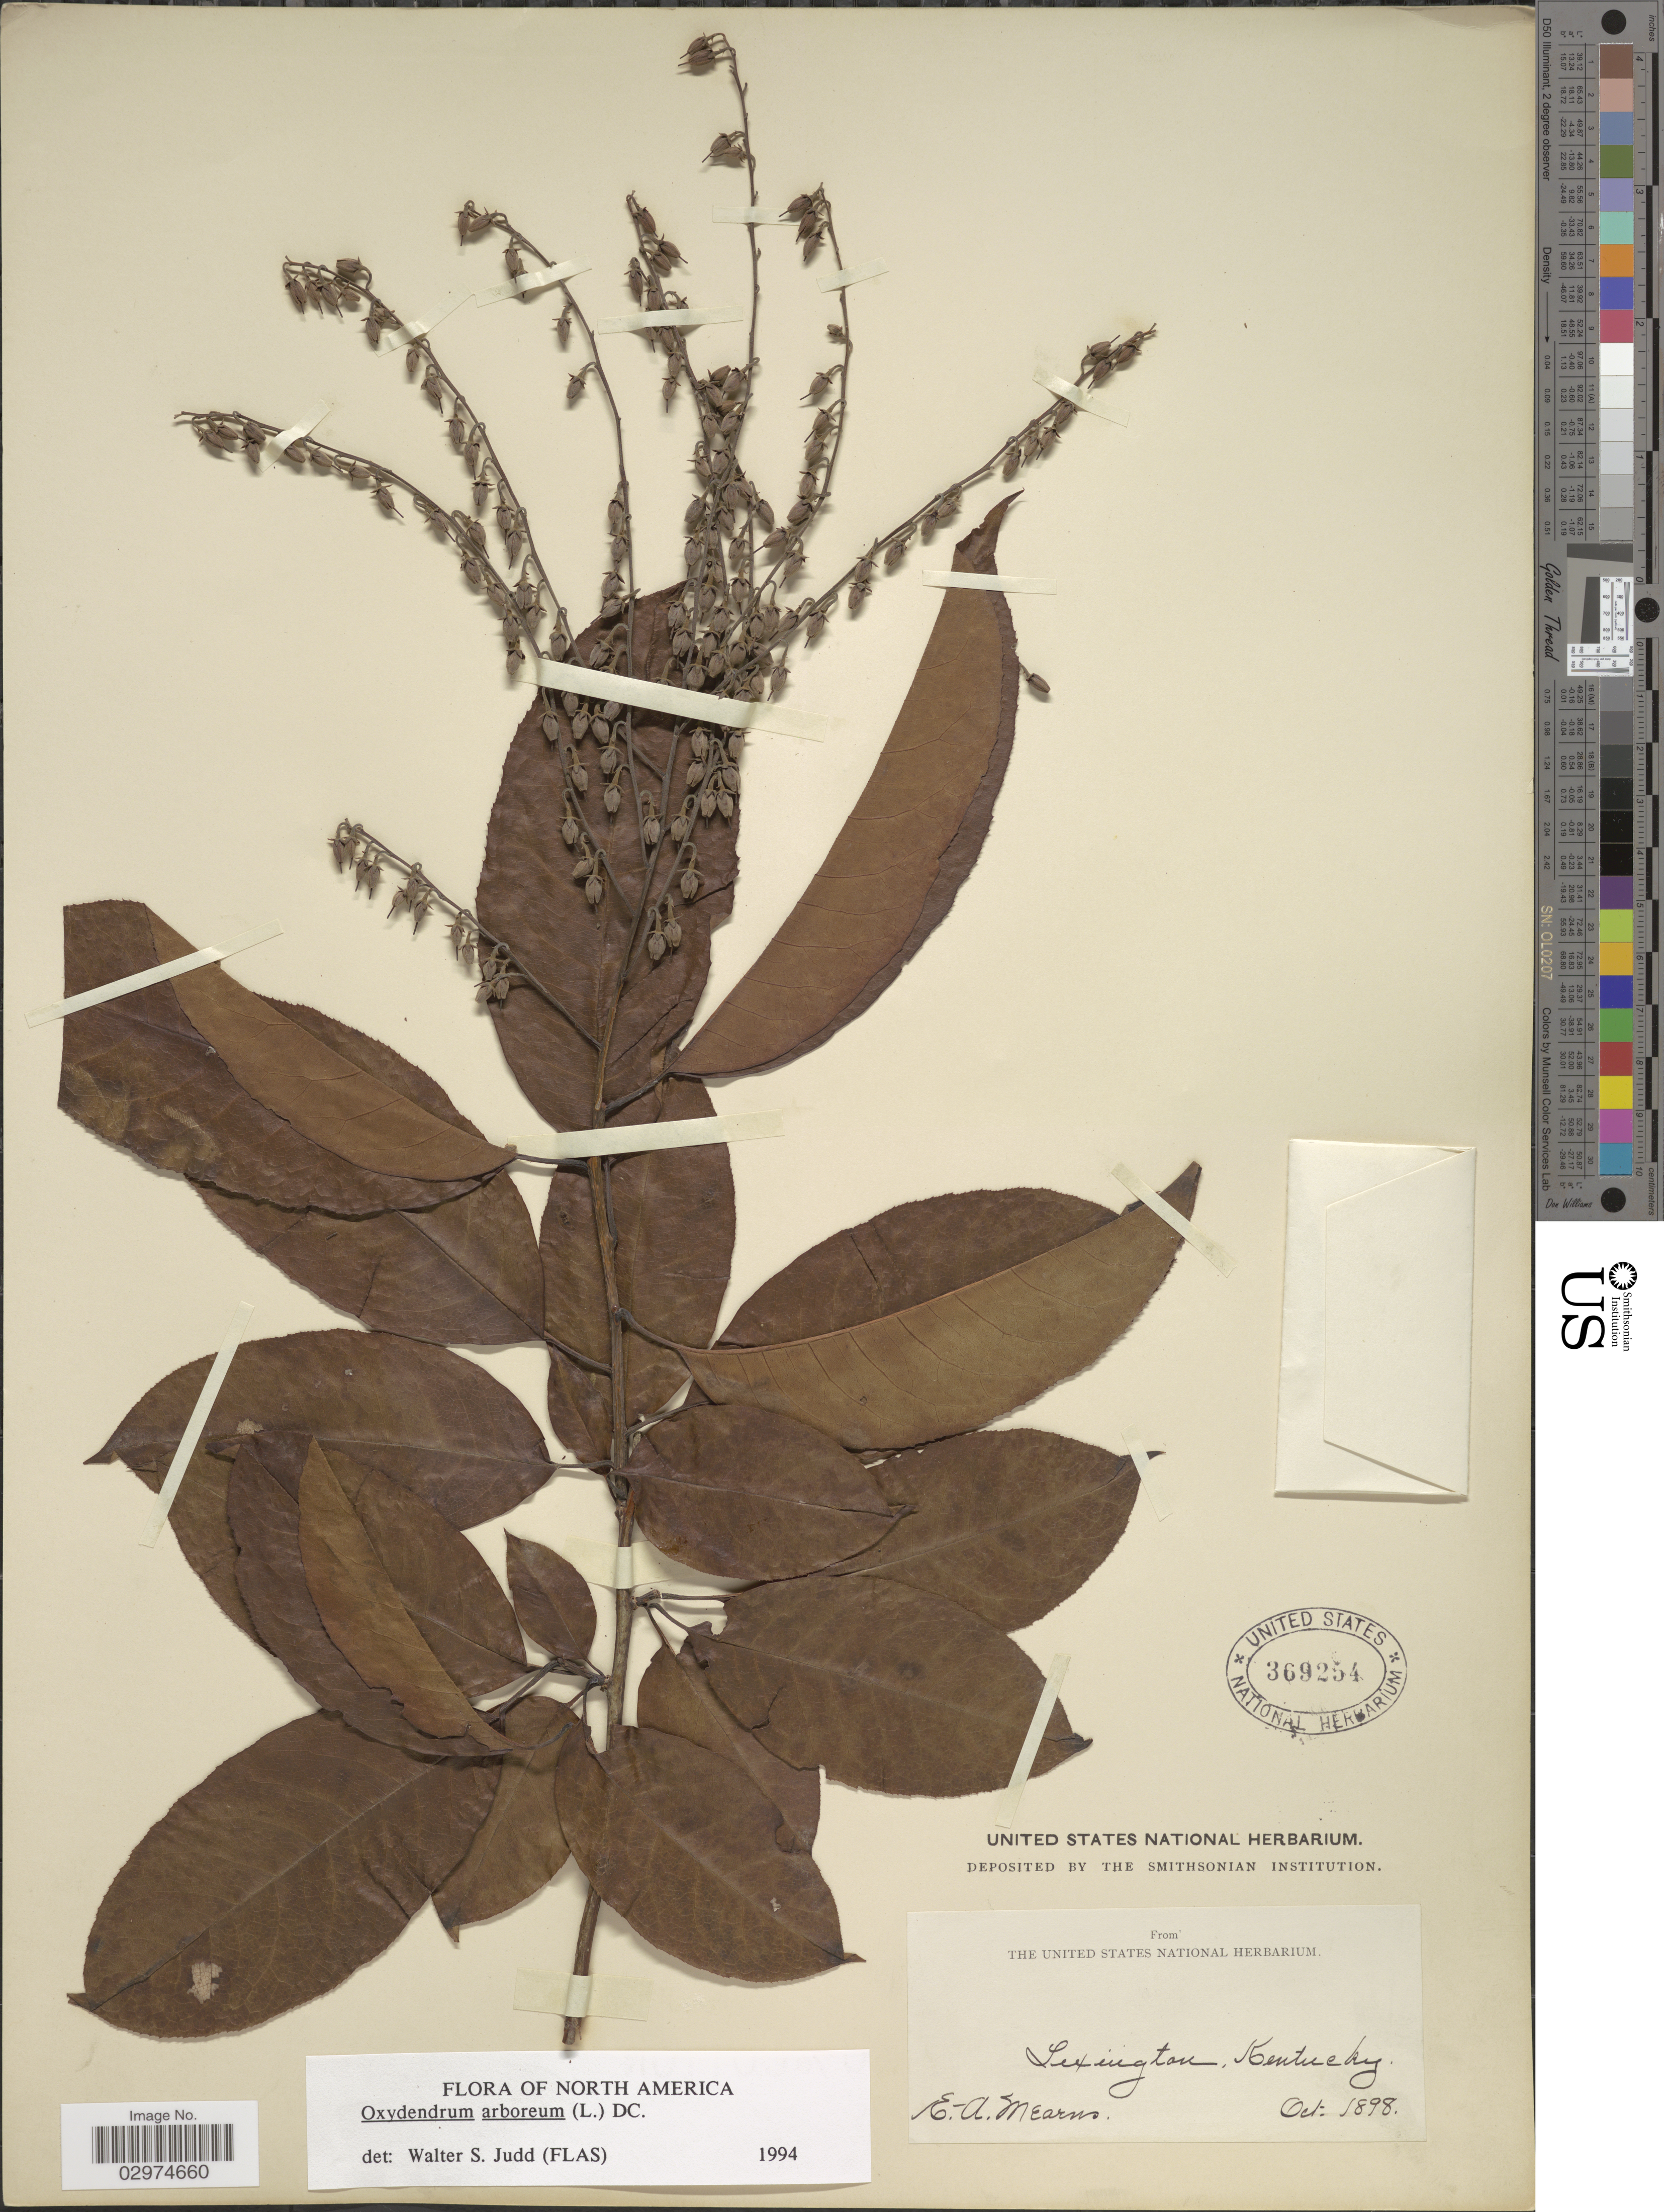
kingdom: Plantae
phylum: Tracheophyta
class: Magnoliopsida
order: Ericales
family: Ericaceae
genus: Oxydendrum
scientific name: Oxydendrum arboreum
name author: (L.) DC.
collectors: E. A. Mearns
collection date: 1898-10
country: United States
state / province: Kentucky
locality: Lexington.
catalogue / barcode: US 369254